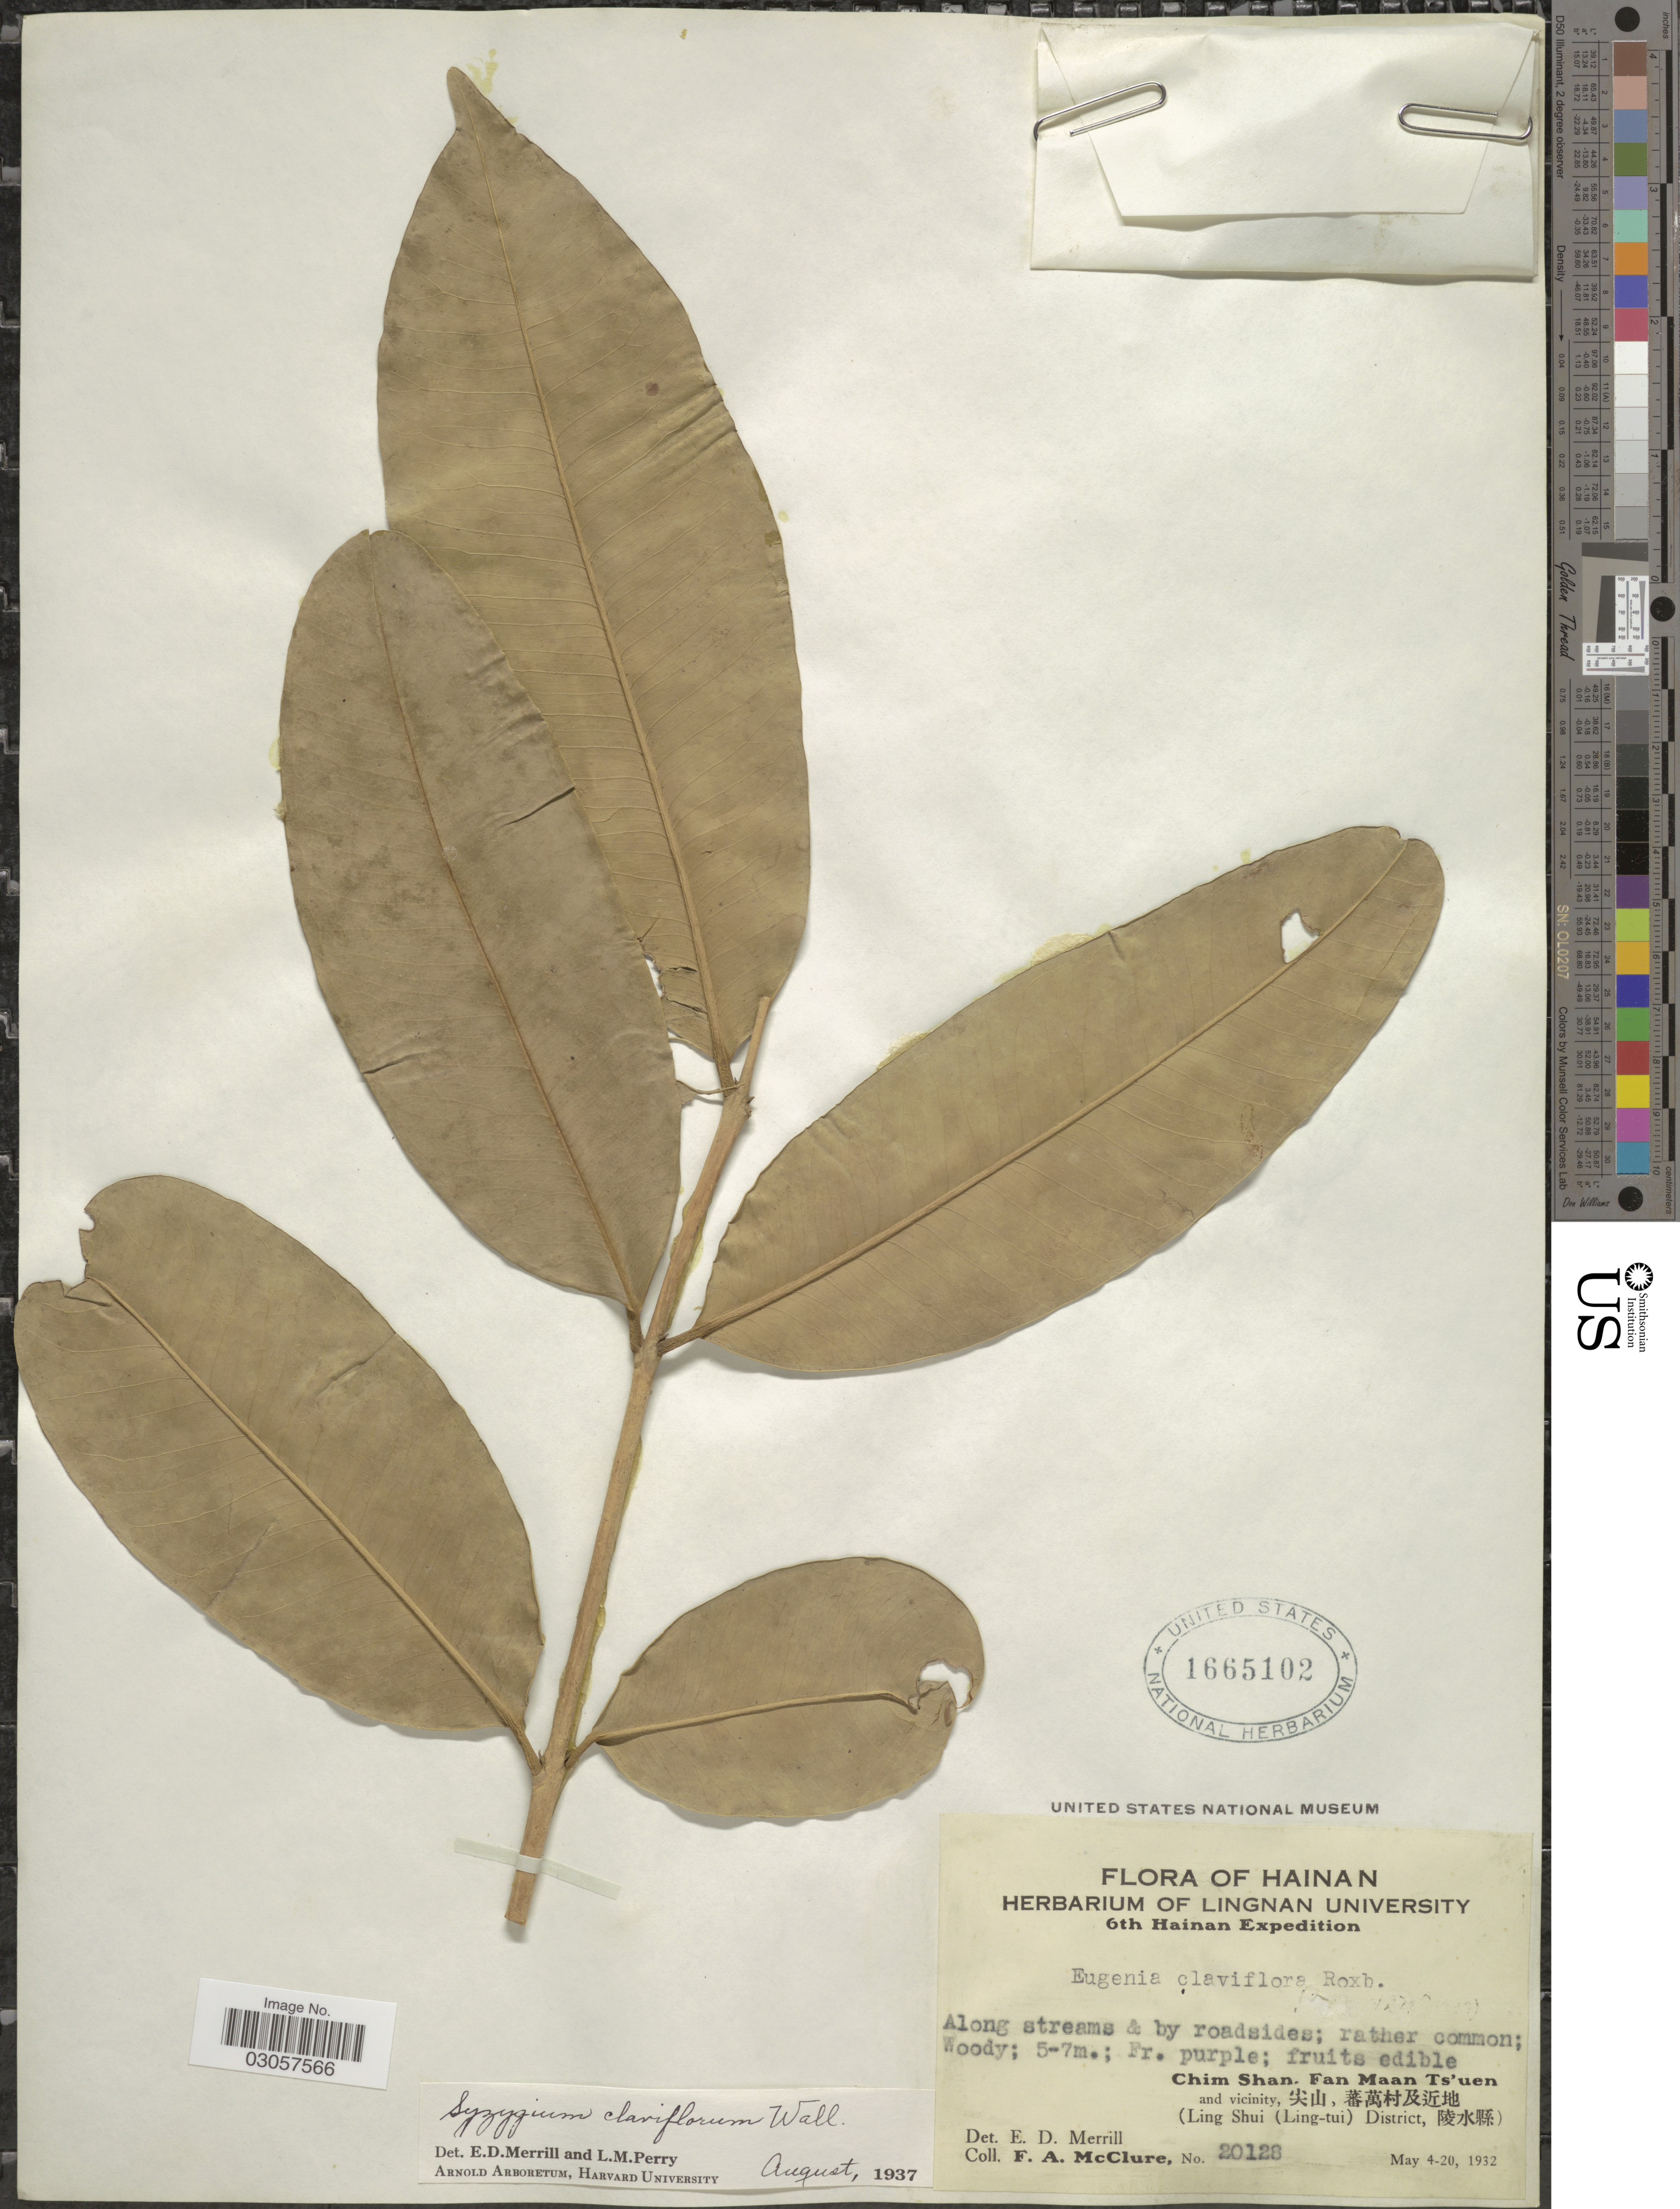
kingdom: Plantae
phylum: Tracheophyta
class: Magnoliopsida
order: Myrtales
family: Myrtaceae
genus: Syzygium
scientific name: Syzygium claviflorum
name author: (Roxb.) Wall. ex Steud.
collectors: F. A. McClure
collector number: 20128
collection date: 1932-05-04/1932-05-20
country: China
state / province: Hainan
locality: Chim Shan, Fan Maan Ts'uen and vicinity, (Ling Shui (Ling-tui) District.)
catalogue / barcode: US 1665102